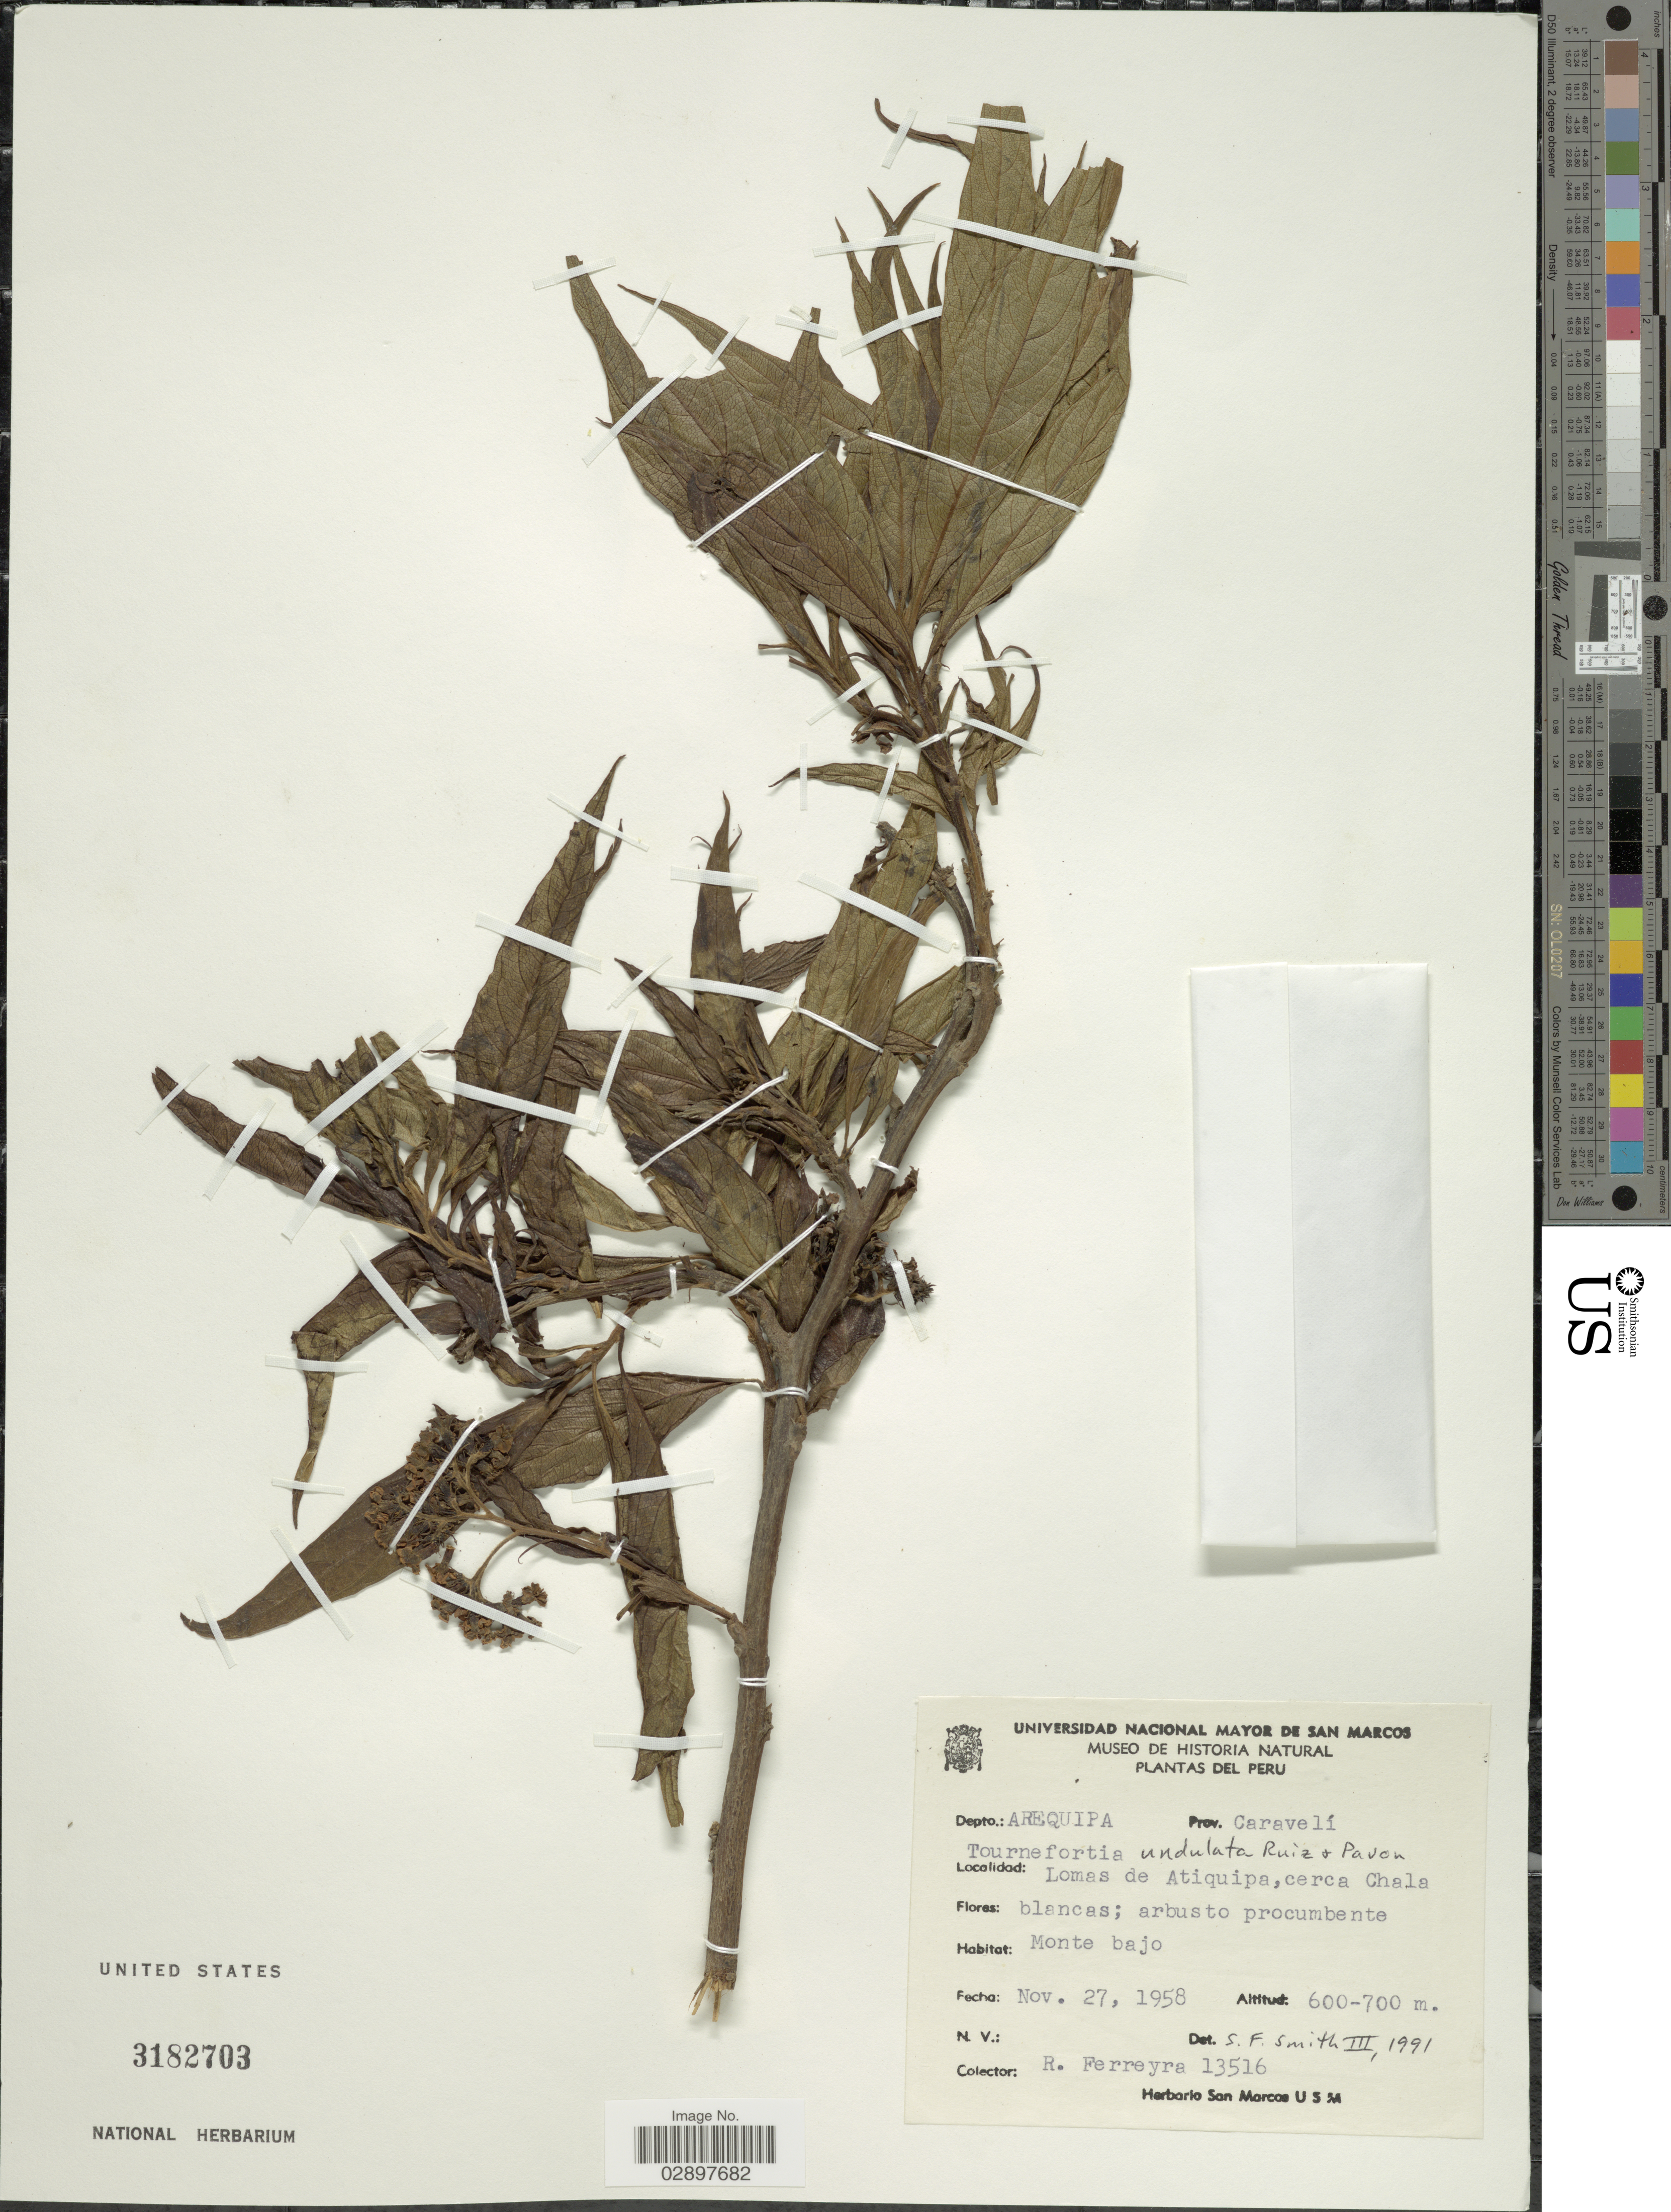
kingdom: Plantae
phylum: Tracheophyta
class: Magnoliopsida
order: Boraginales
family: Heliotropiaceae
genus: Tournefortia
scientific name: Tournefortia undulata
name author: Benth.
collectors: R. A. Ferreyra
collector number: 13516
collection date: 1958-11-27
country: Peru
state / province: Arequipa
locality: Depto.: Arequipa, Prov.: Caravelí. Lomas de Atiquipa, cerca Chala.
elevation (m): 600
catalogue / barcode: US 3182703